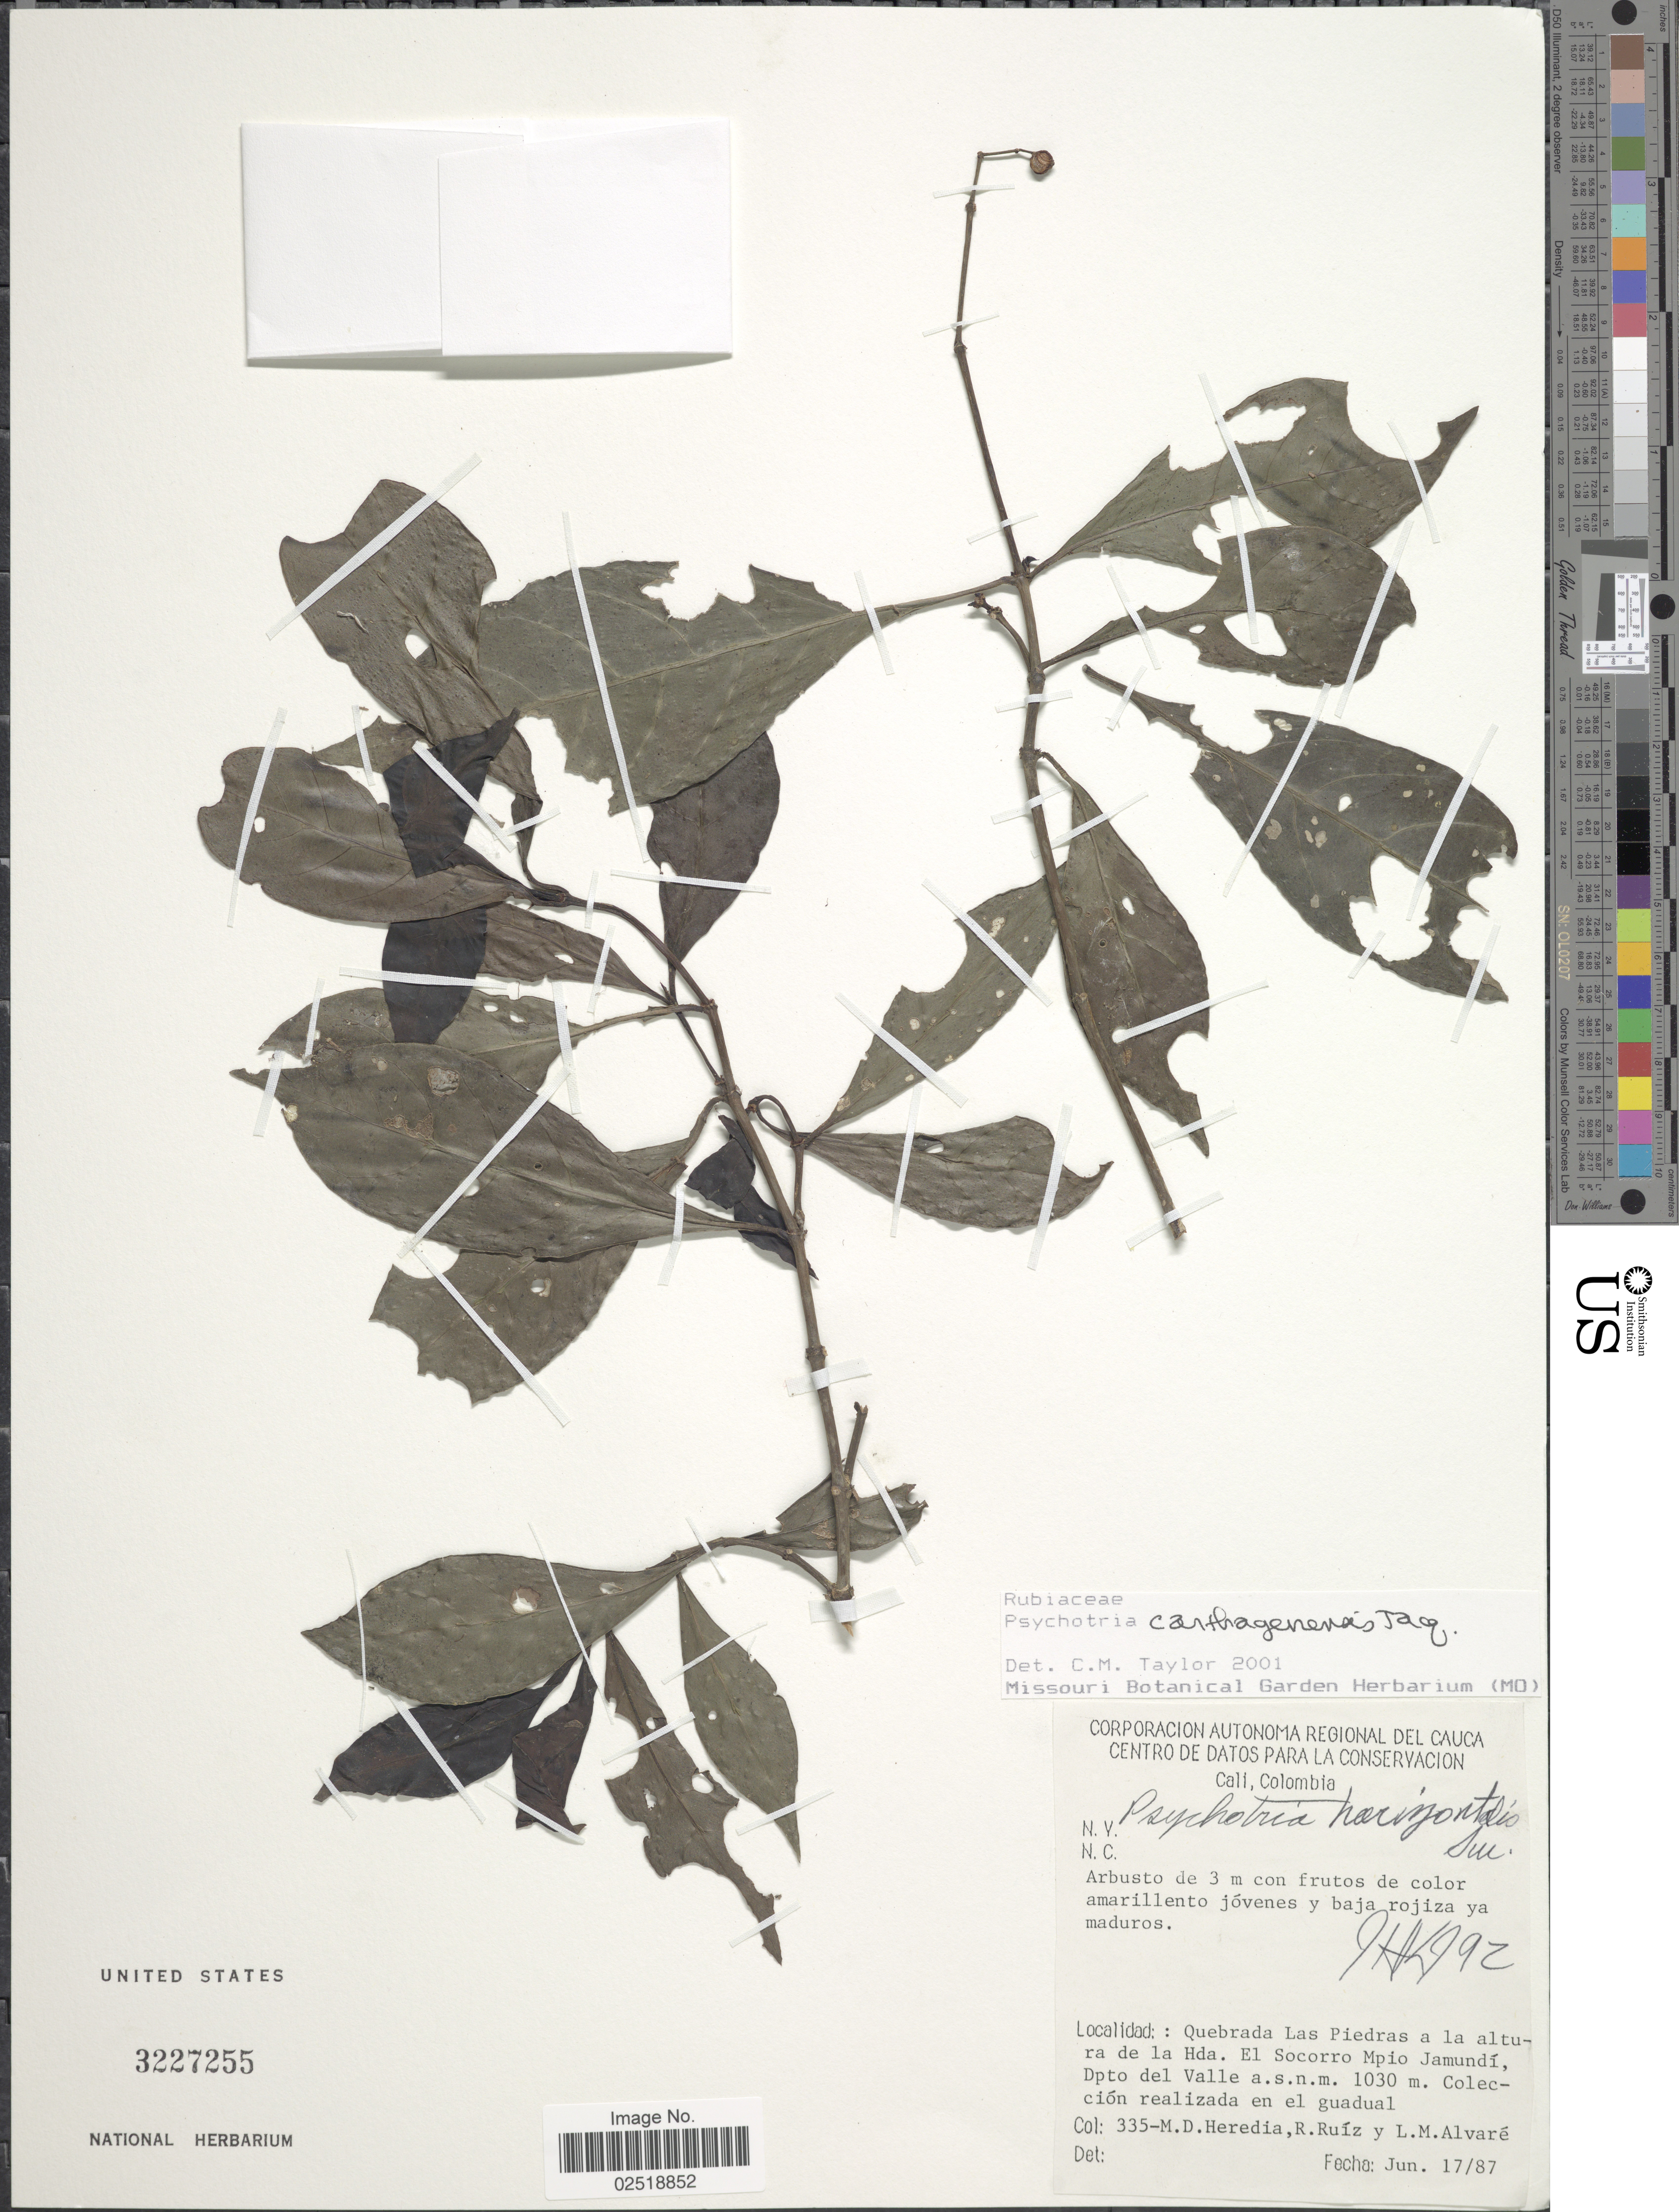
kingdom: Plantae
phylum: Tracheophyta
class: Magnoliopsida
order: Gentianales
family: Rubiaceae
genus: Psychotria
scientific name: Psychotria carthagenensis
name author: Jacq.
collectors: M. Heredia, R. Ruiz & L. Alvaré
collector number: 335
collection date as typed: Transcribed d/m/y: 17/6/87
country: Colombia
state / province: Valle del Cauca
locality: Quebrada Las Piedras a la altura de la Hda. El Socorro Mpio Jamundí, Dpto del Valle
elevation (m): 1030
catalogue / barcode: US 3227255